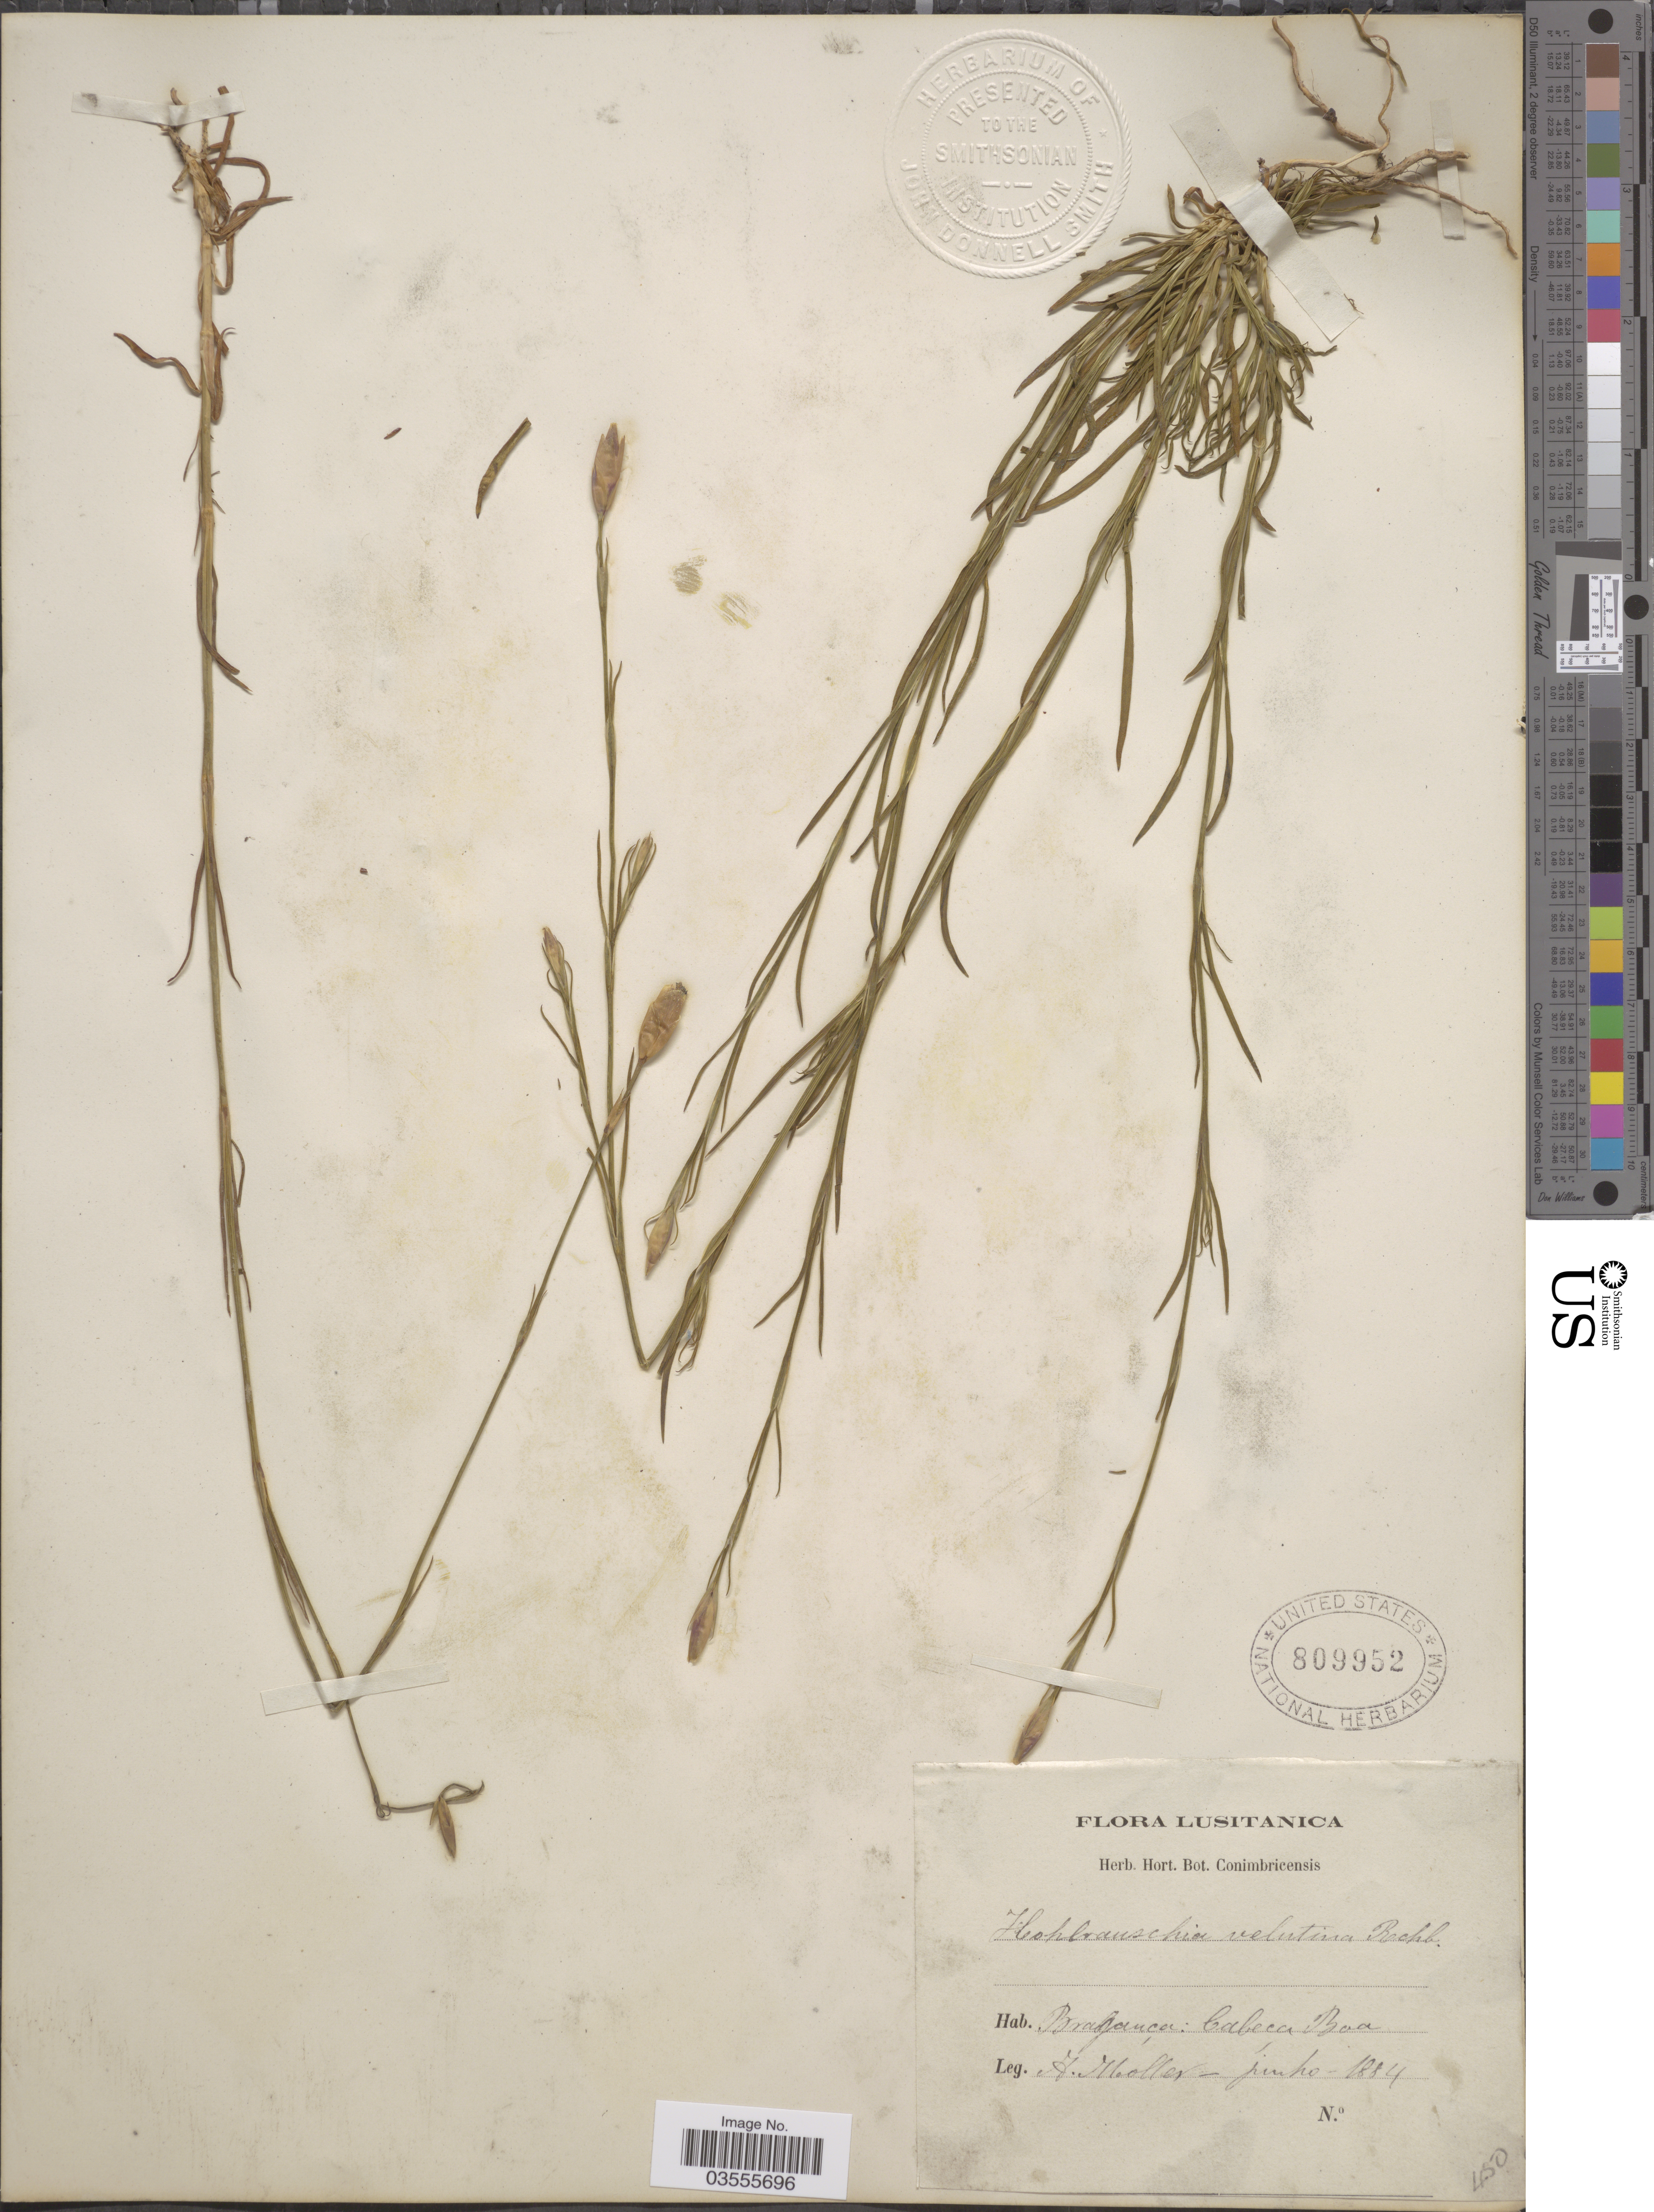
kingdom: Plantae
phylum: Tracheophyta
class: Magnoliopsida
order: Caryophyllales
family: Caryophyllaceae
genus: Petrorhagia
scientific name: Petrorhagia dubia subsp. dubia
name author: (Raf.) López & Romo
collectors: A. Moller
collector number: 450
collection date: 1884-06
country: Portugal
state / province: Braganca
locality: Lusitanica. Cabeca Boa.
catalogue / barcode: US 809952